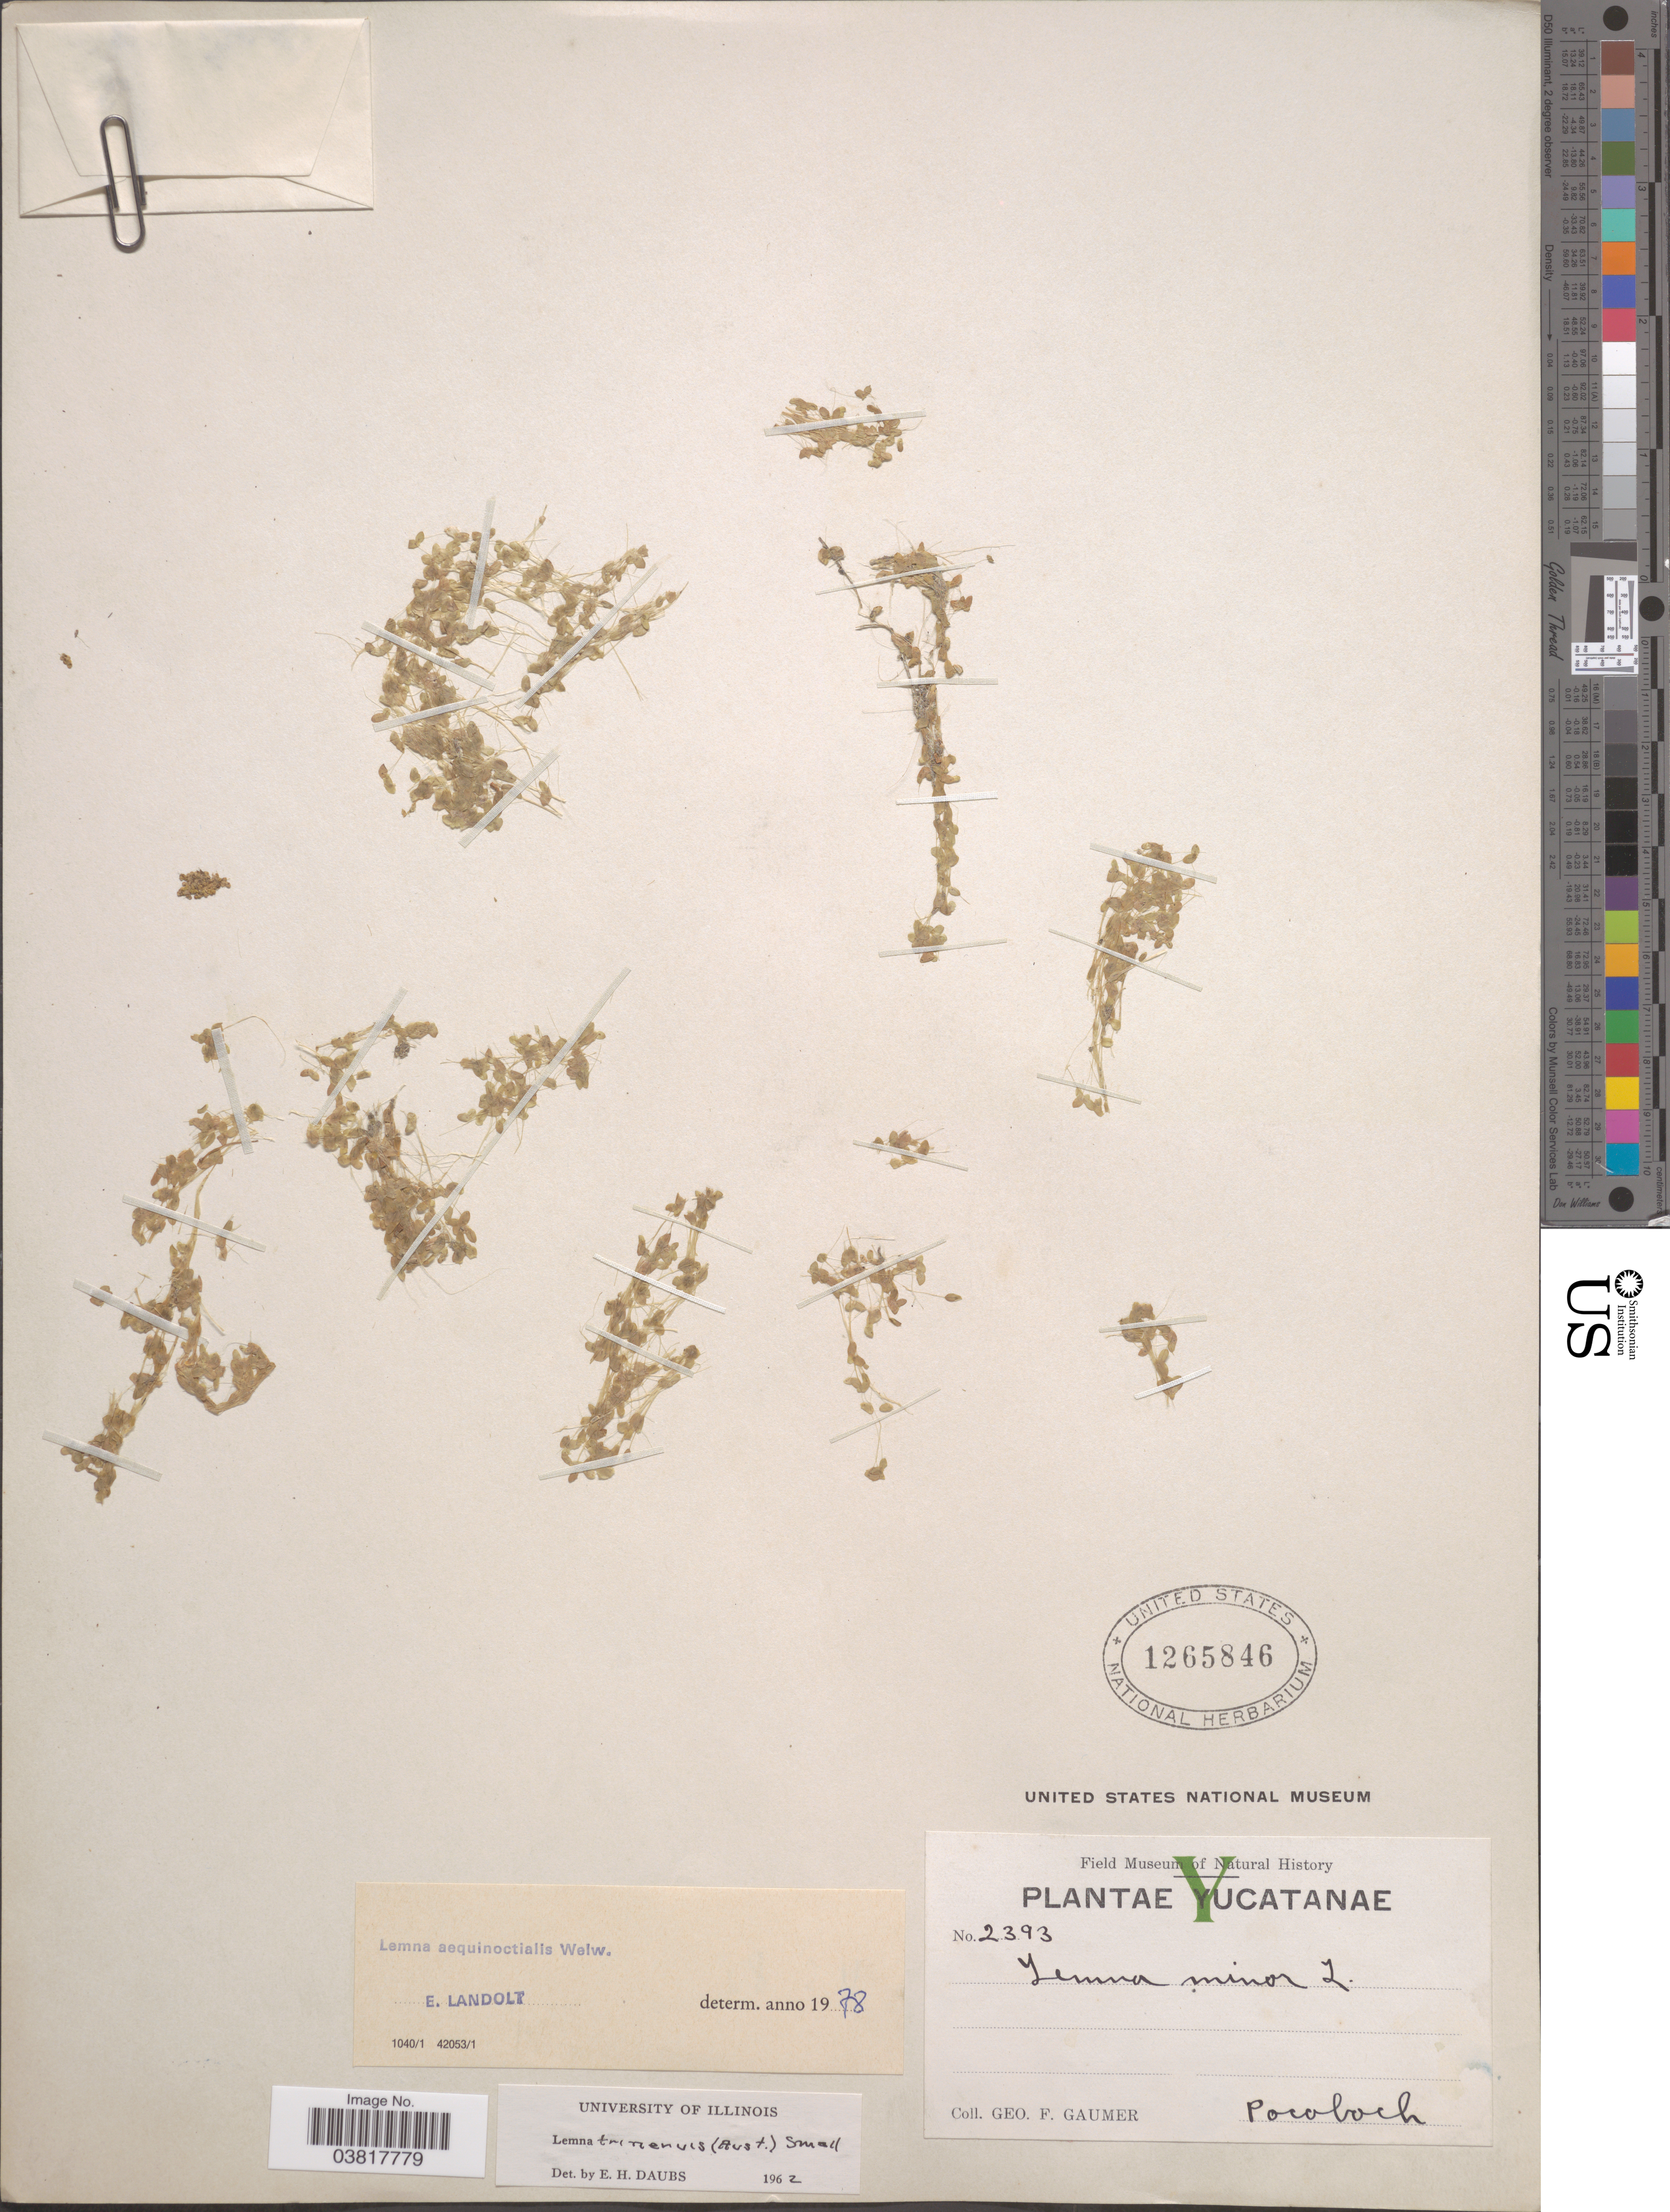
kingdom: Plantae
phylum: Tracheophyta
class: Liliopsida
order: Alismatales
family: Araceae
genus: Lemna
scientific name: Lemna aequinoctialis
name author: Welw.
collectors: G. F. Gaumer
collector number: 2393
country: Mexico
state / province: Yucatán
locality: Pocoboch.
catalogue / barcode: US 1265846